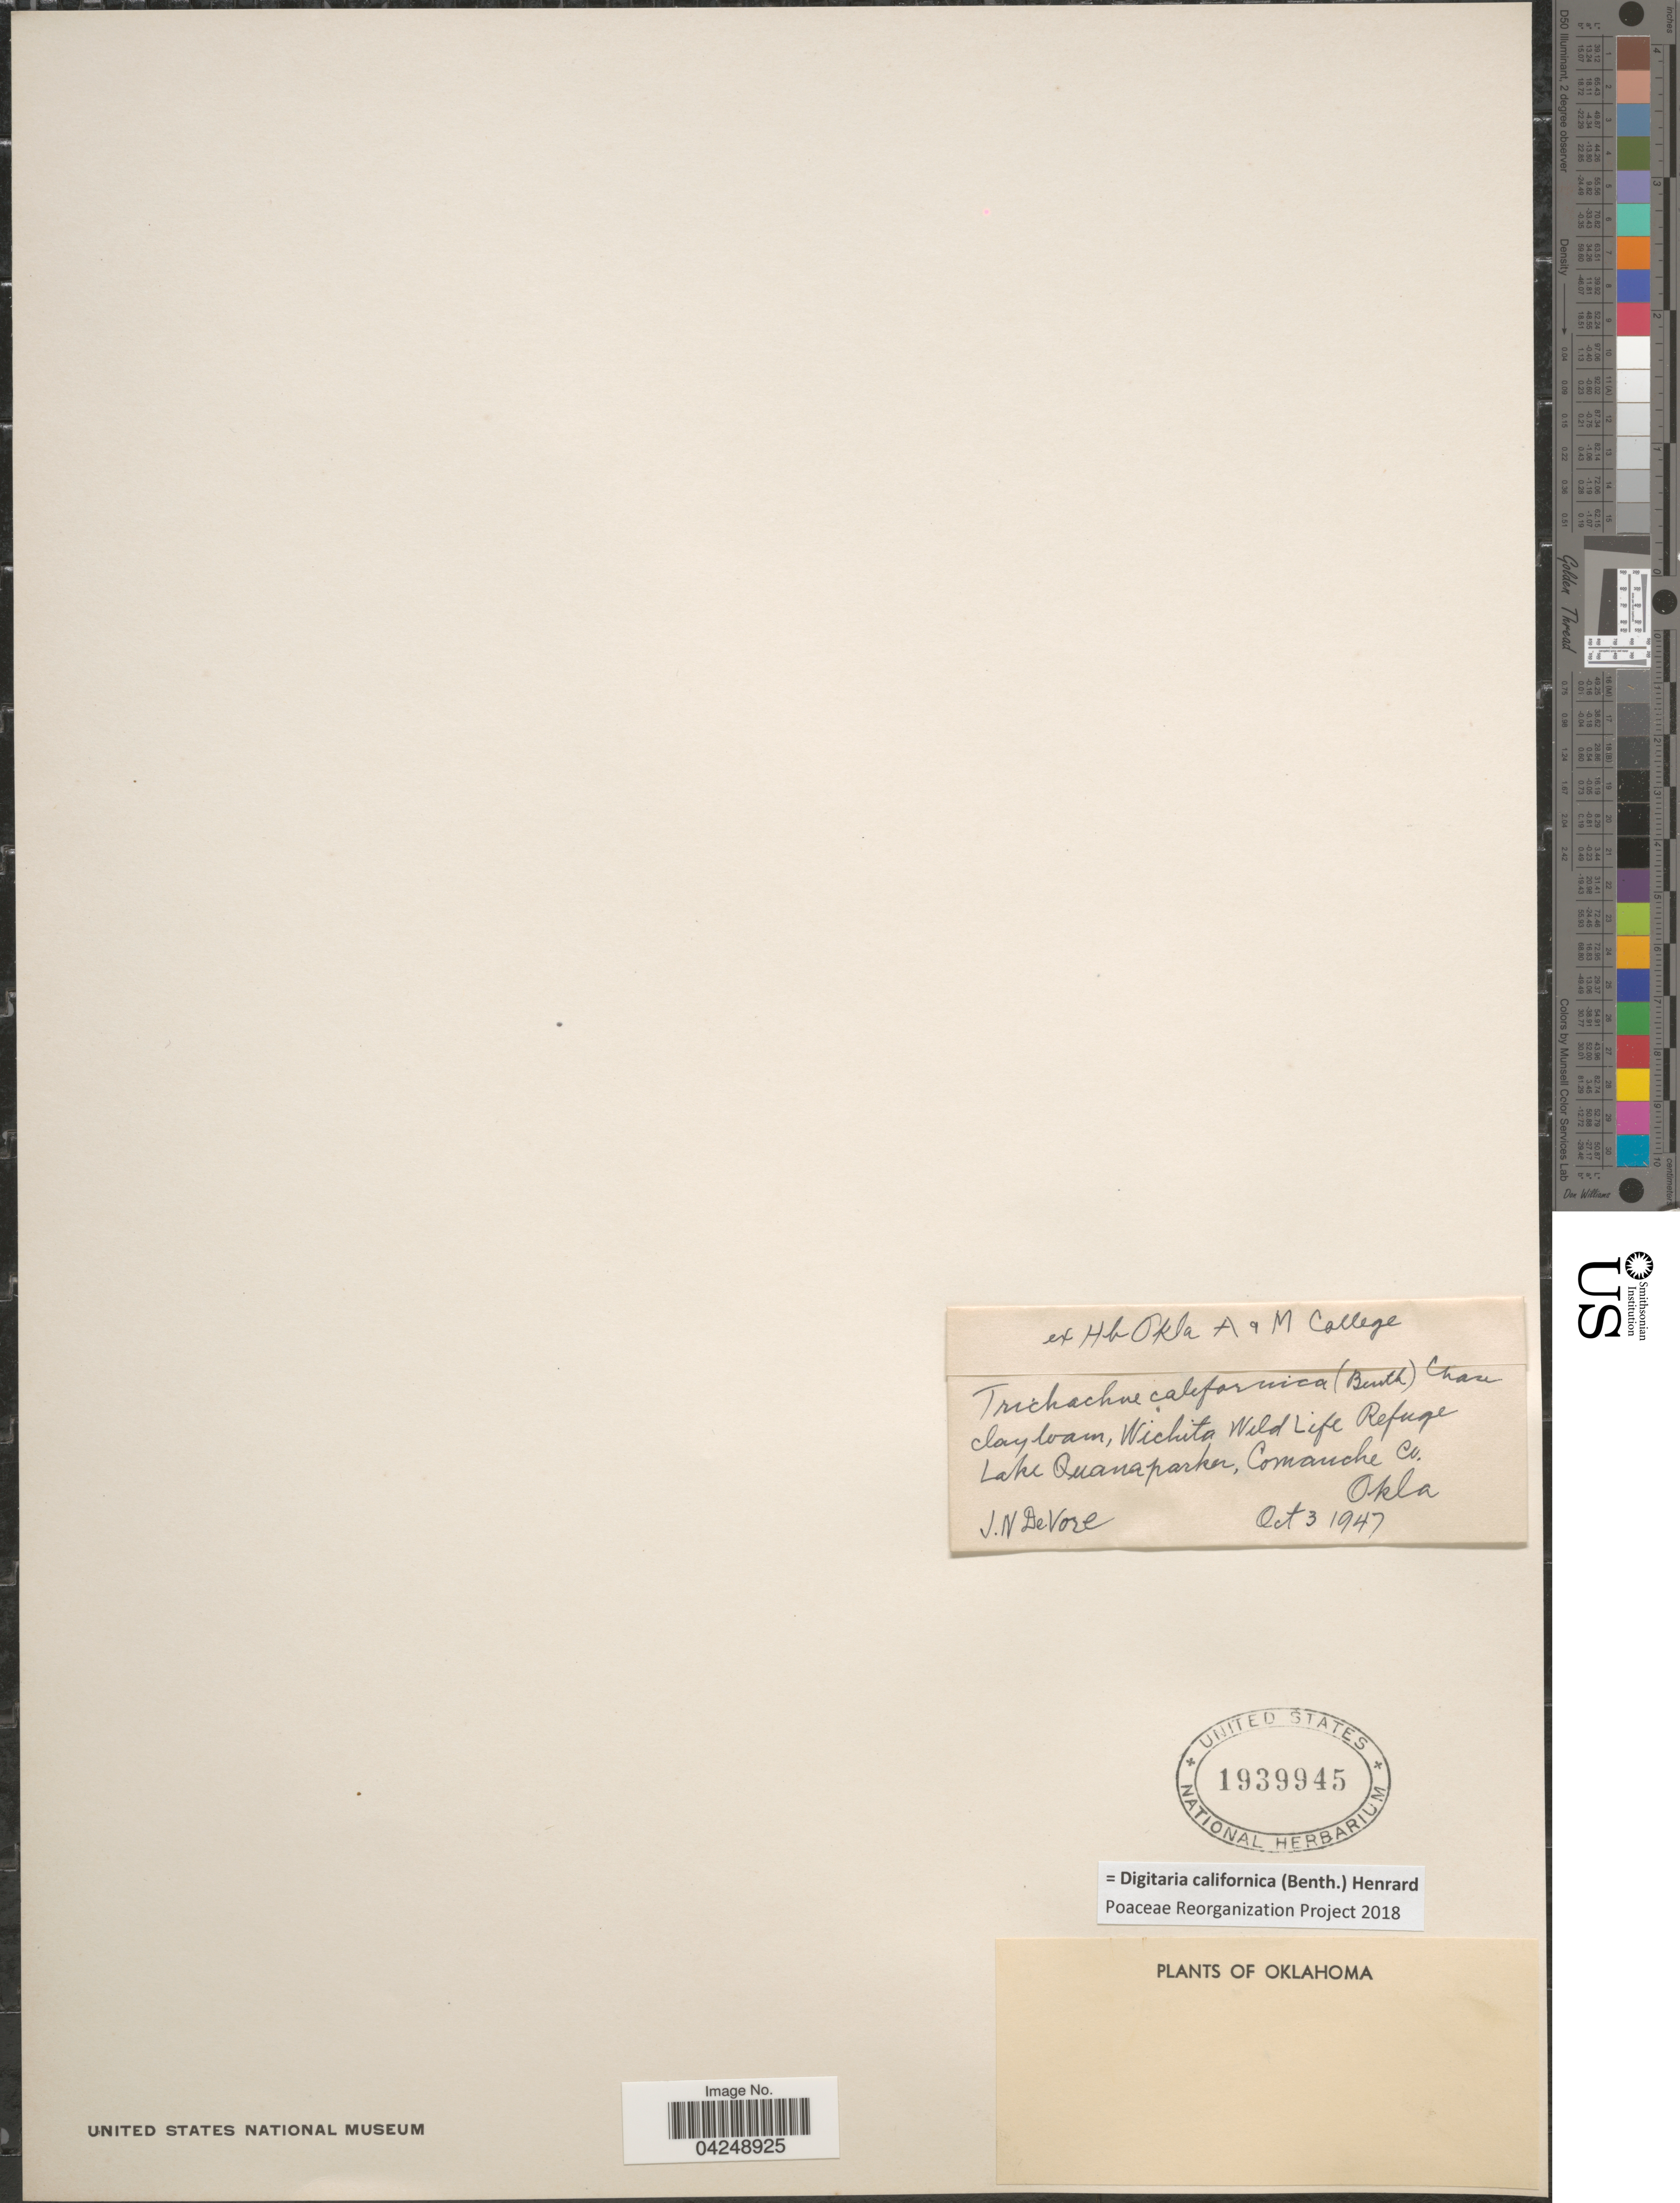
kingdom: Plantae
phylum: Tracheophyta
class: Liliopsida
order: Poales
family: Poaceae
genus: Digitaria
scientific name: Digitaria californica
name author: (Benth.) Henr.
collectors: J. De Vore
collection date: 1947-10-03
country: United States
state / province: Oklahoma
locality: Clay loam, Wichita Wild Life Refuge Lake Quanaparker, Comanche Co.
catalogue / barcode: US 1939945